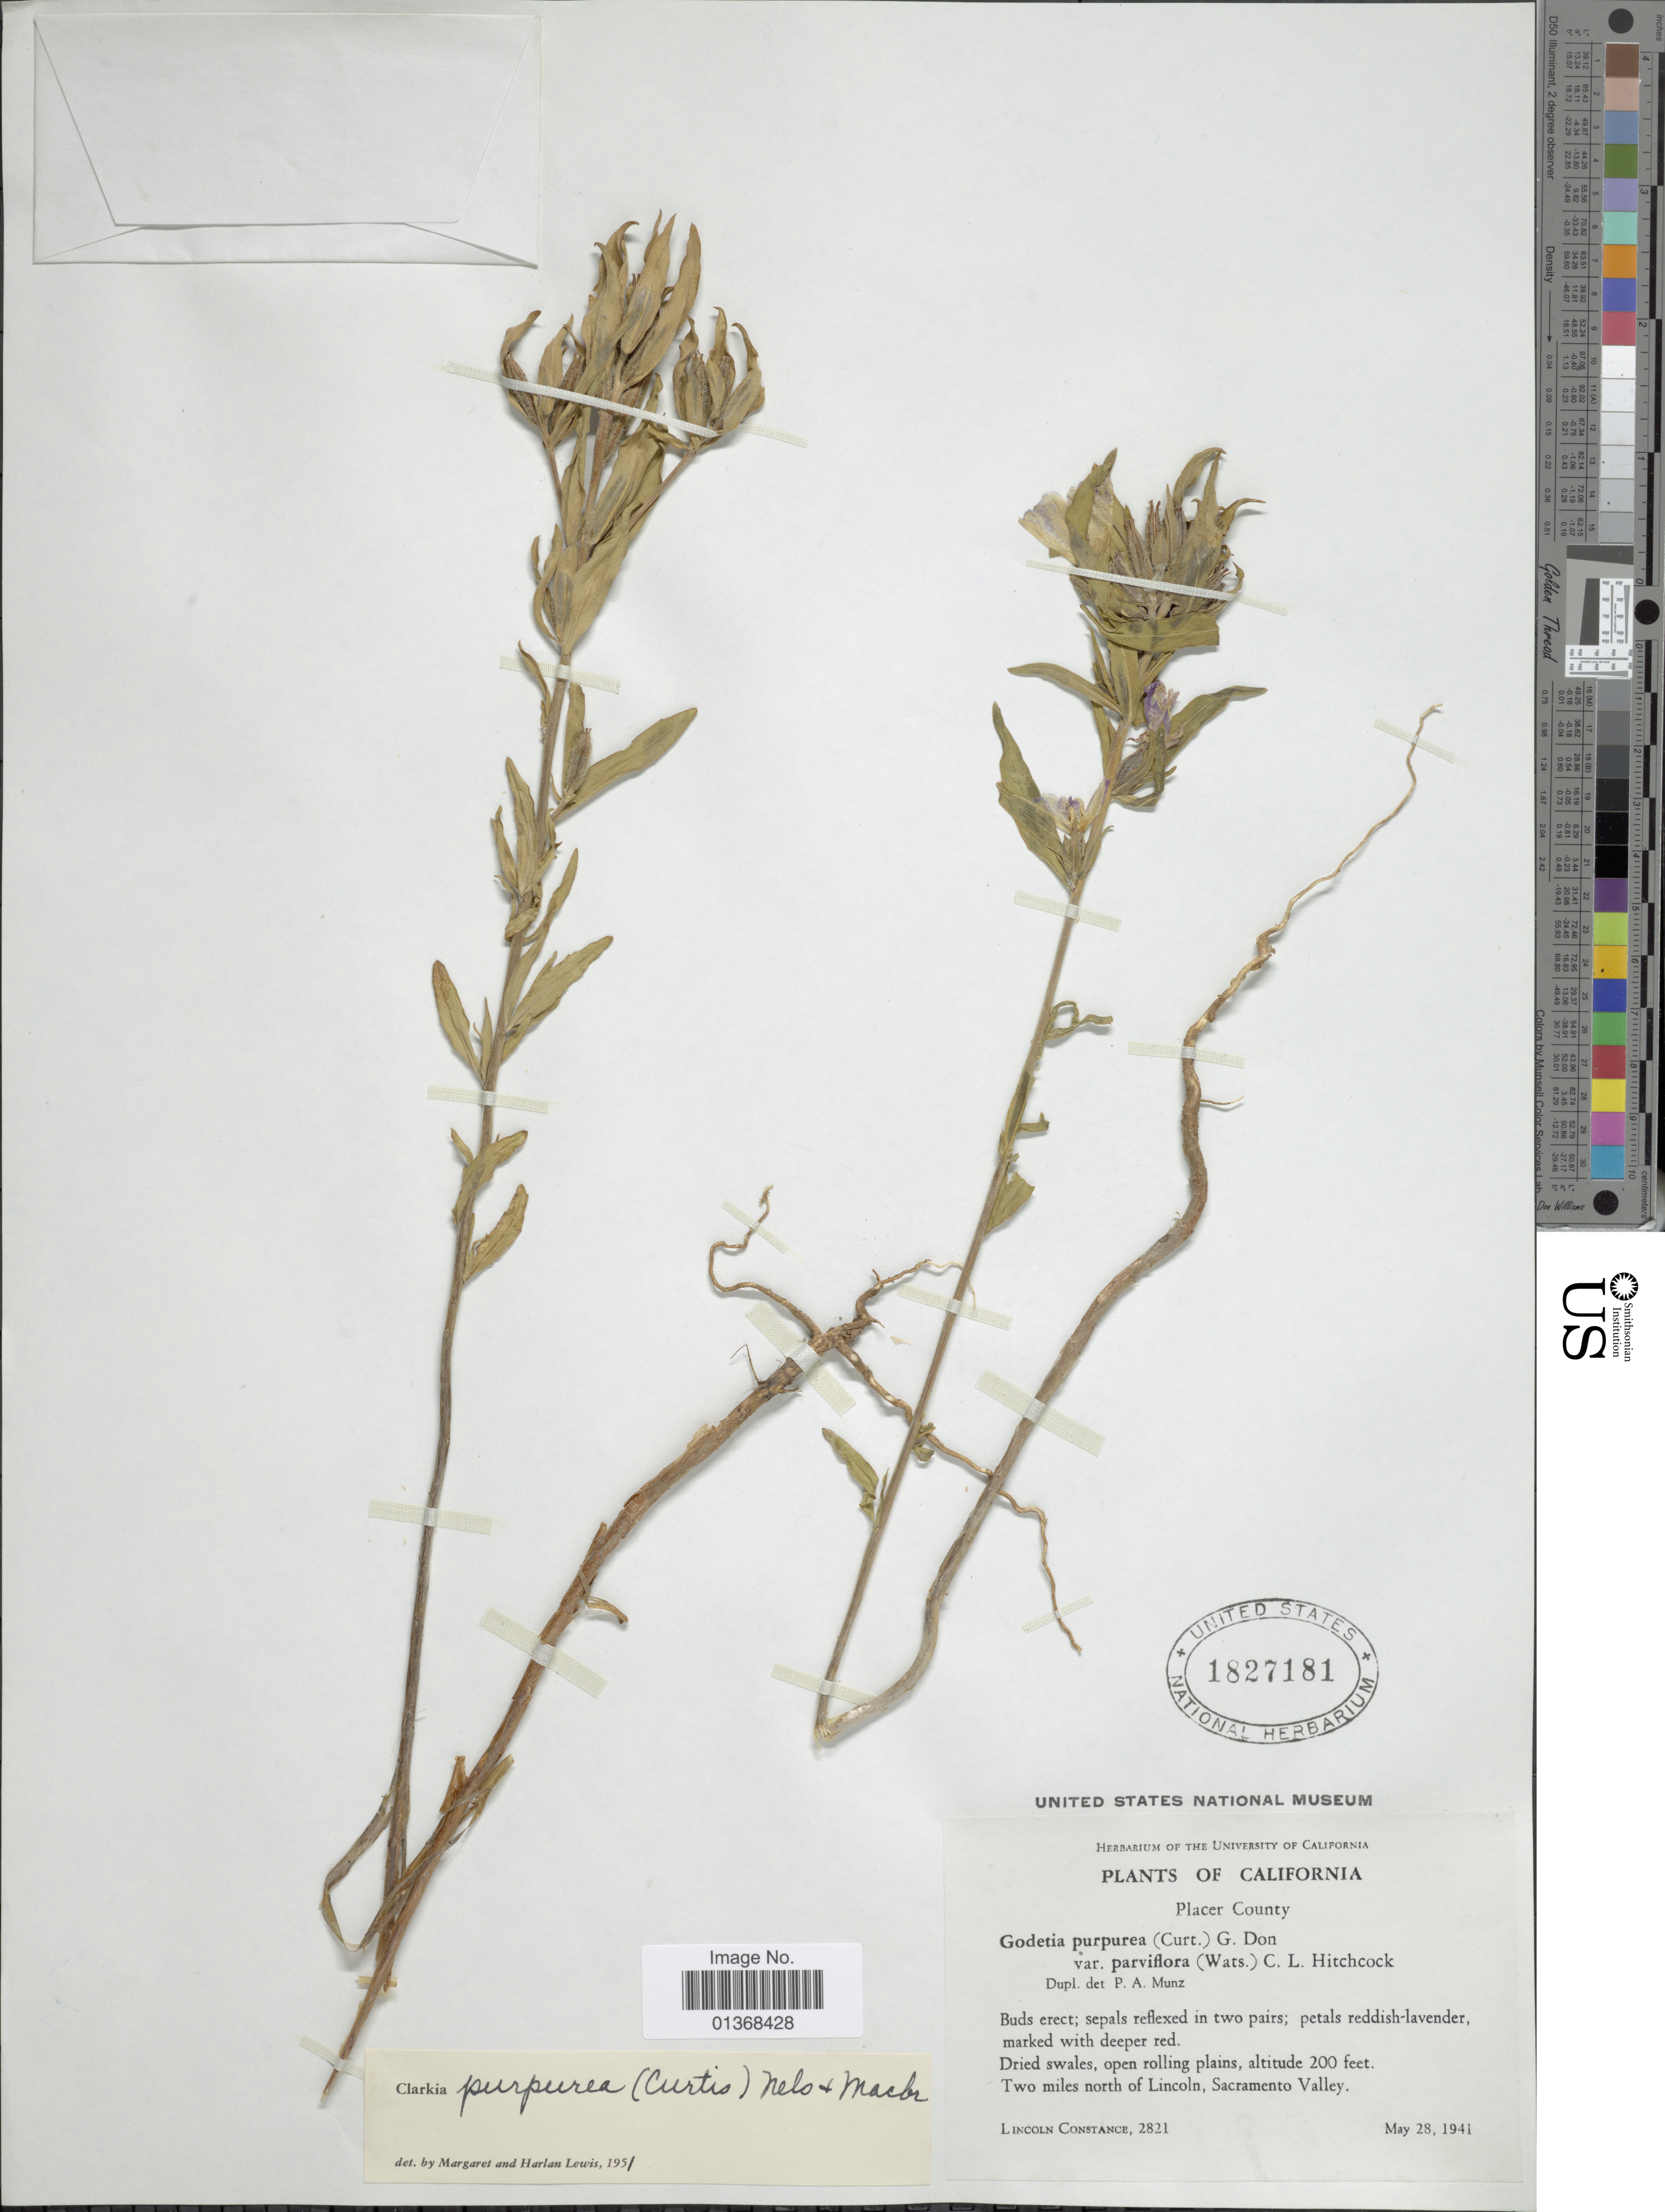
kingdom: Plantae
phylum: Tracheophyta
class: Magnoliopsida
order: Myrtales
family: Onagraceae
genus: Clarkia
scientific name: Clarkia purpurea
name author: (Curtis) A. Nelson & J.F. Macbr.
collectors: L. Constance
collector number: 2821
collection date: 1941-05-28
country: United States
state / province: California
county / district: Placer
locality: Placer County, Two miles north of Lincoln, Sacramento Valley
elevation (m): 61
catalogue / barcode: US 1827181